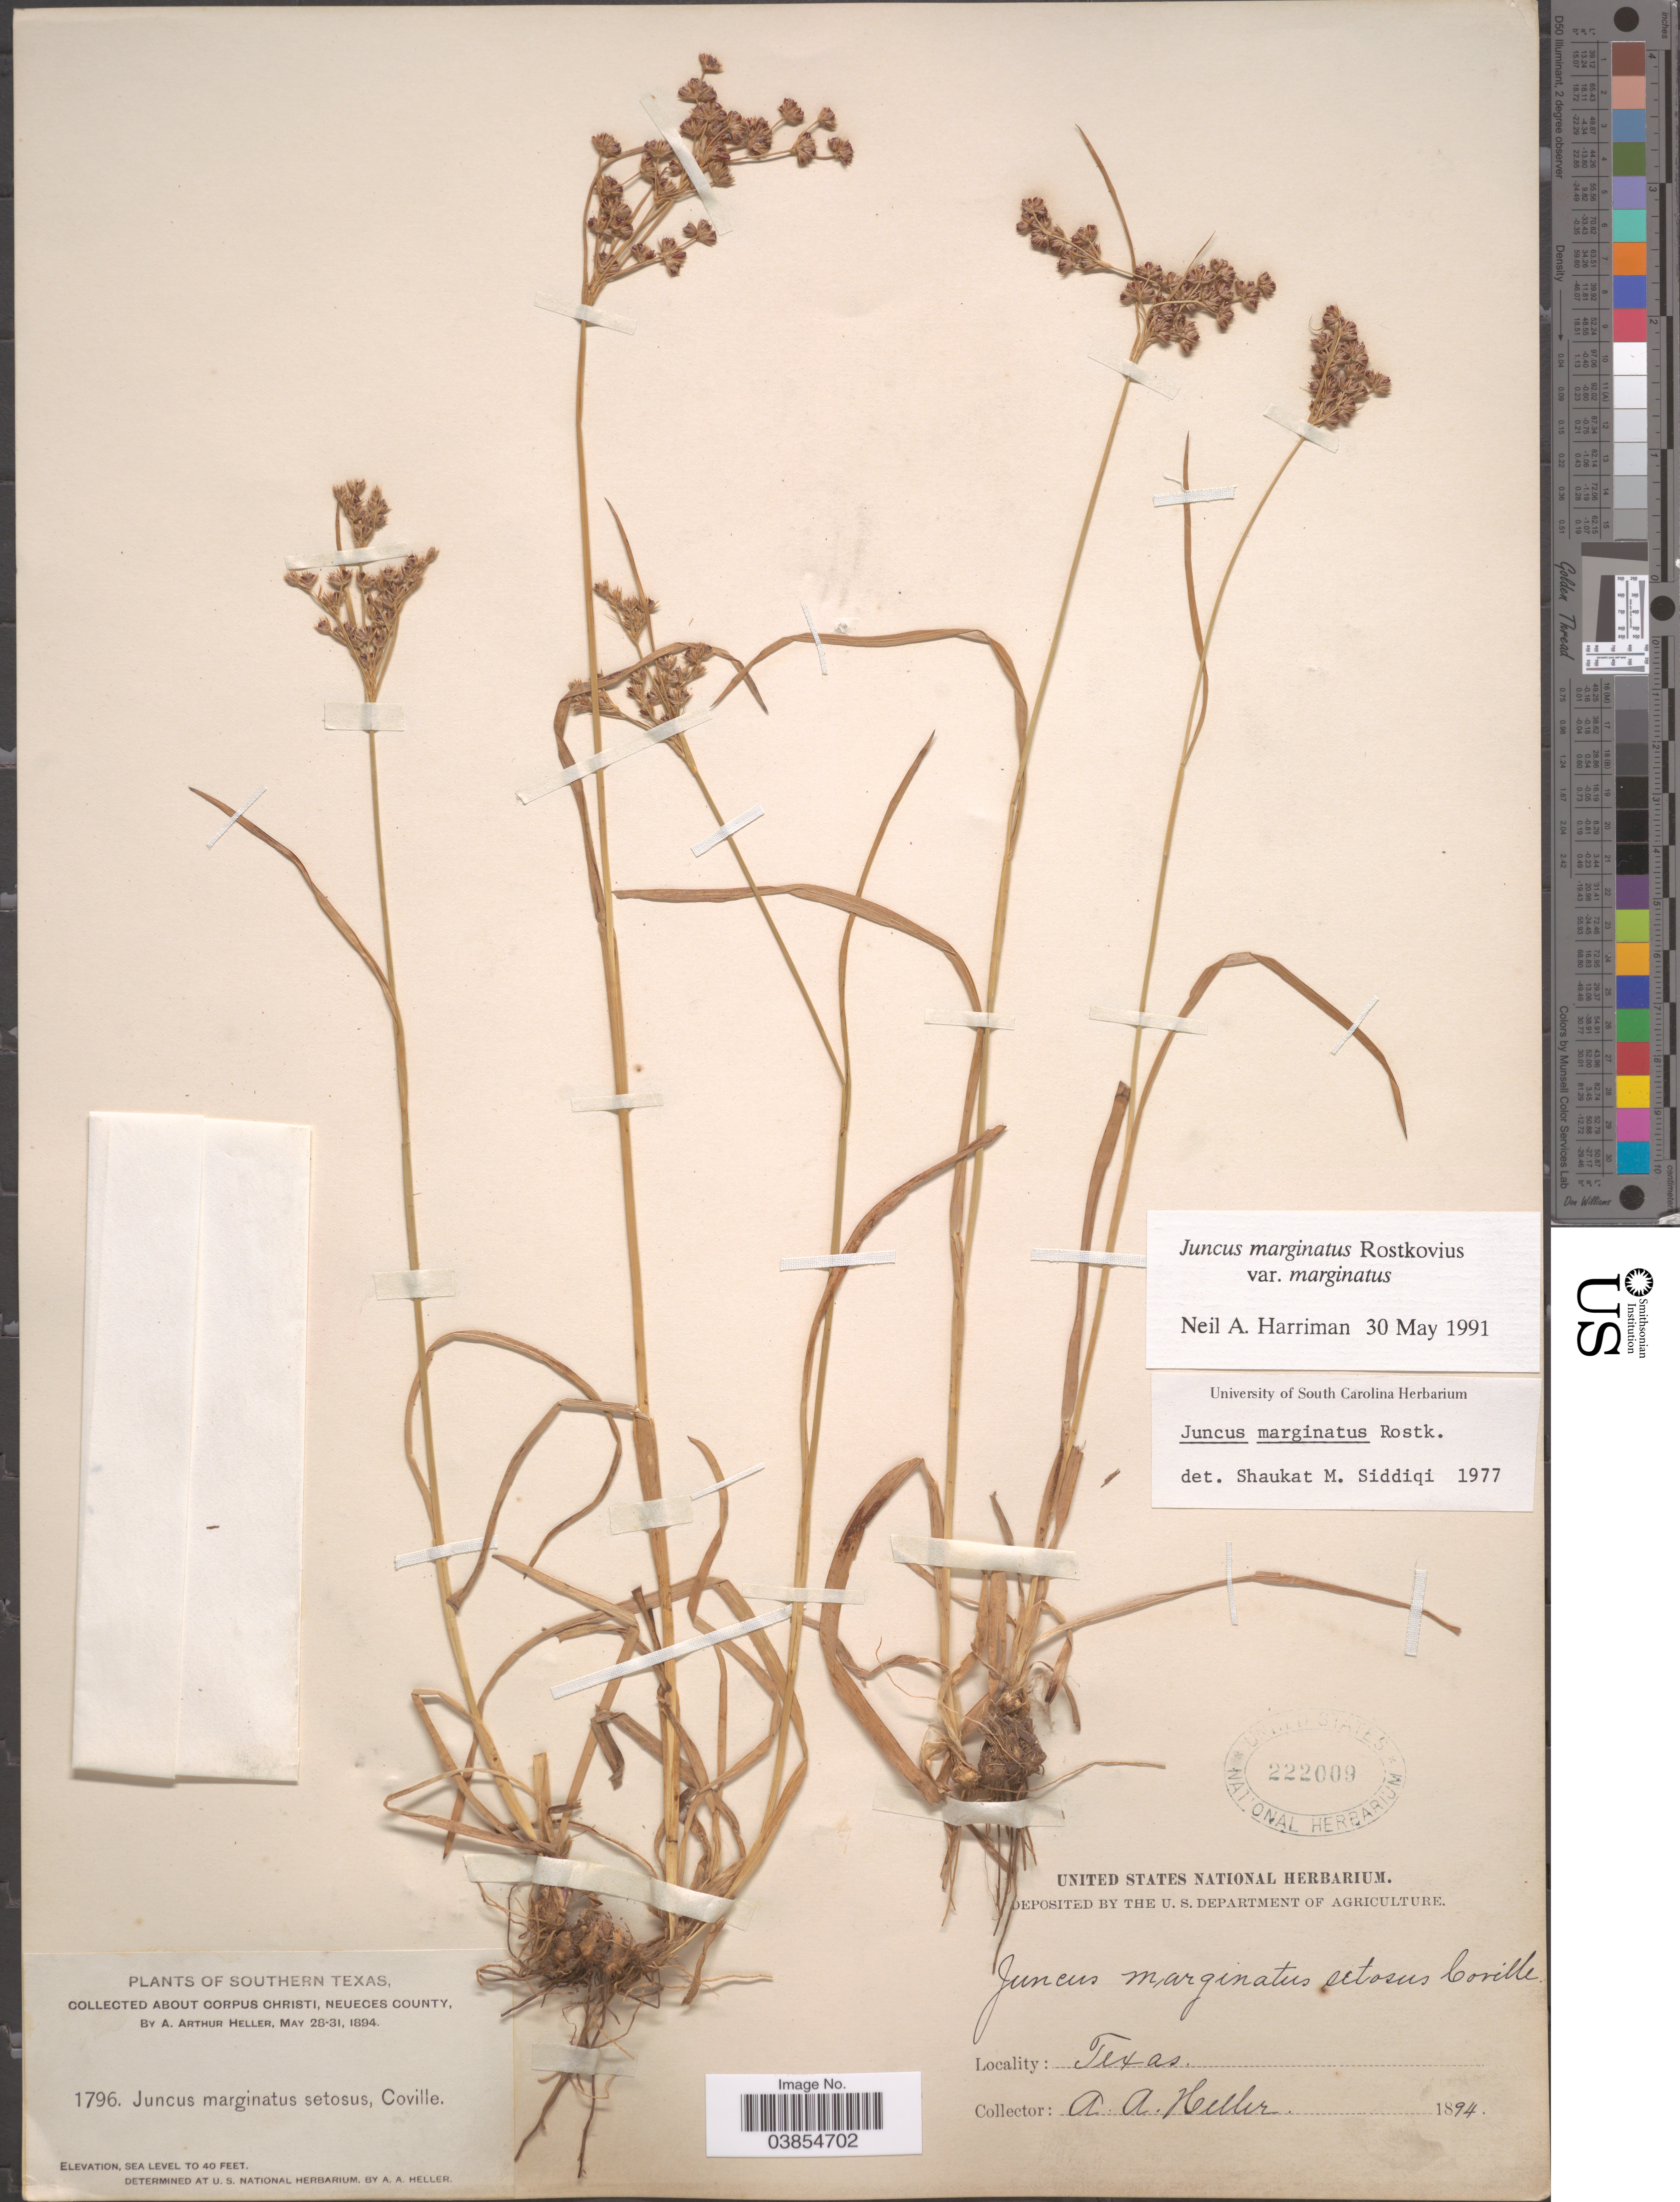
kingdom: Plantae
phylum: Tracheophyta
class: Liliopsida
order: Poales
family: Juncaceae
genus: Juncus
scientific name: Juncus marginatus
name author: Rostk.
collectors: A. A. Heller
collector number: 1796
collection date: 1894-05-28/1894-05-31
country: United States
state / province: Texas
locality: Southern Texas. About Corpus Christi, Neueces County.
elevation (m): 0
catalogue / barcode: US 222009